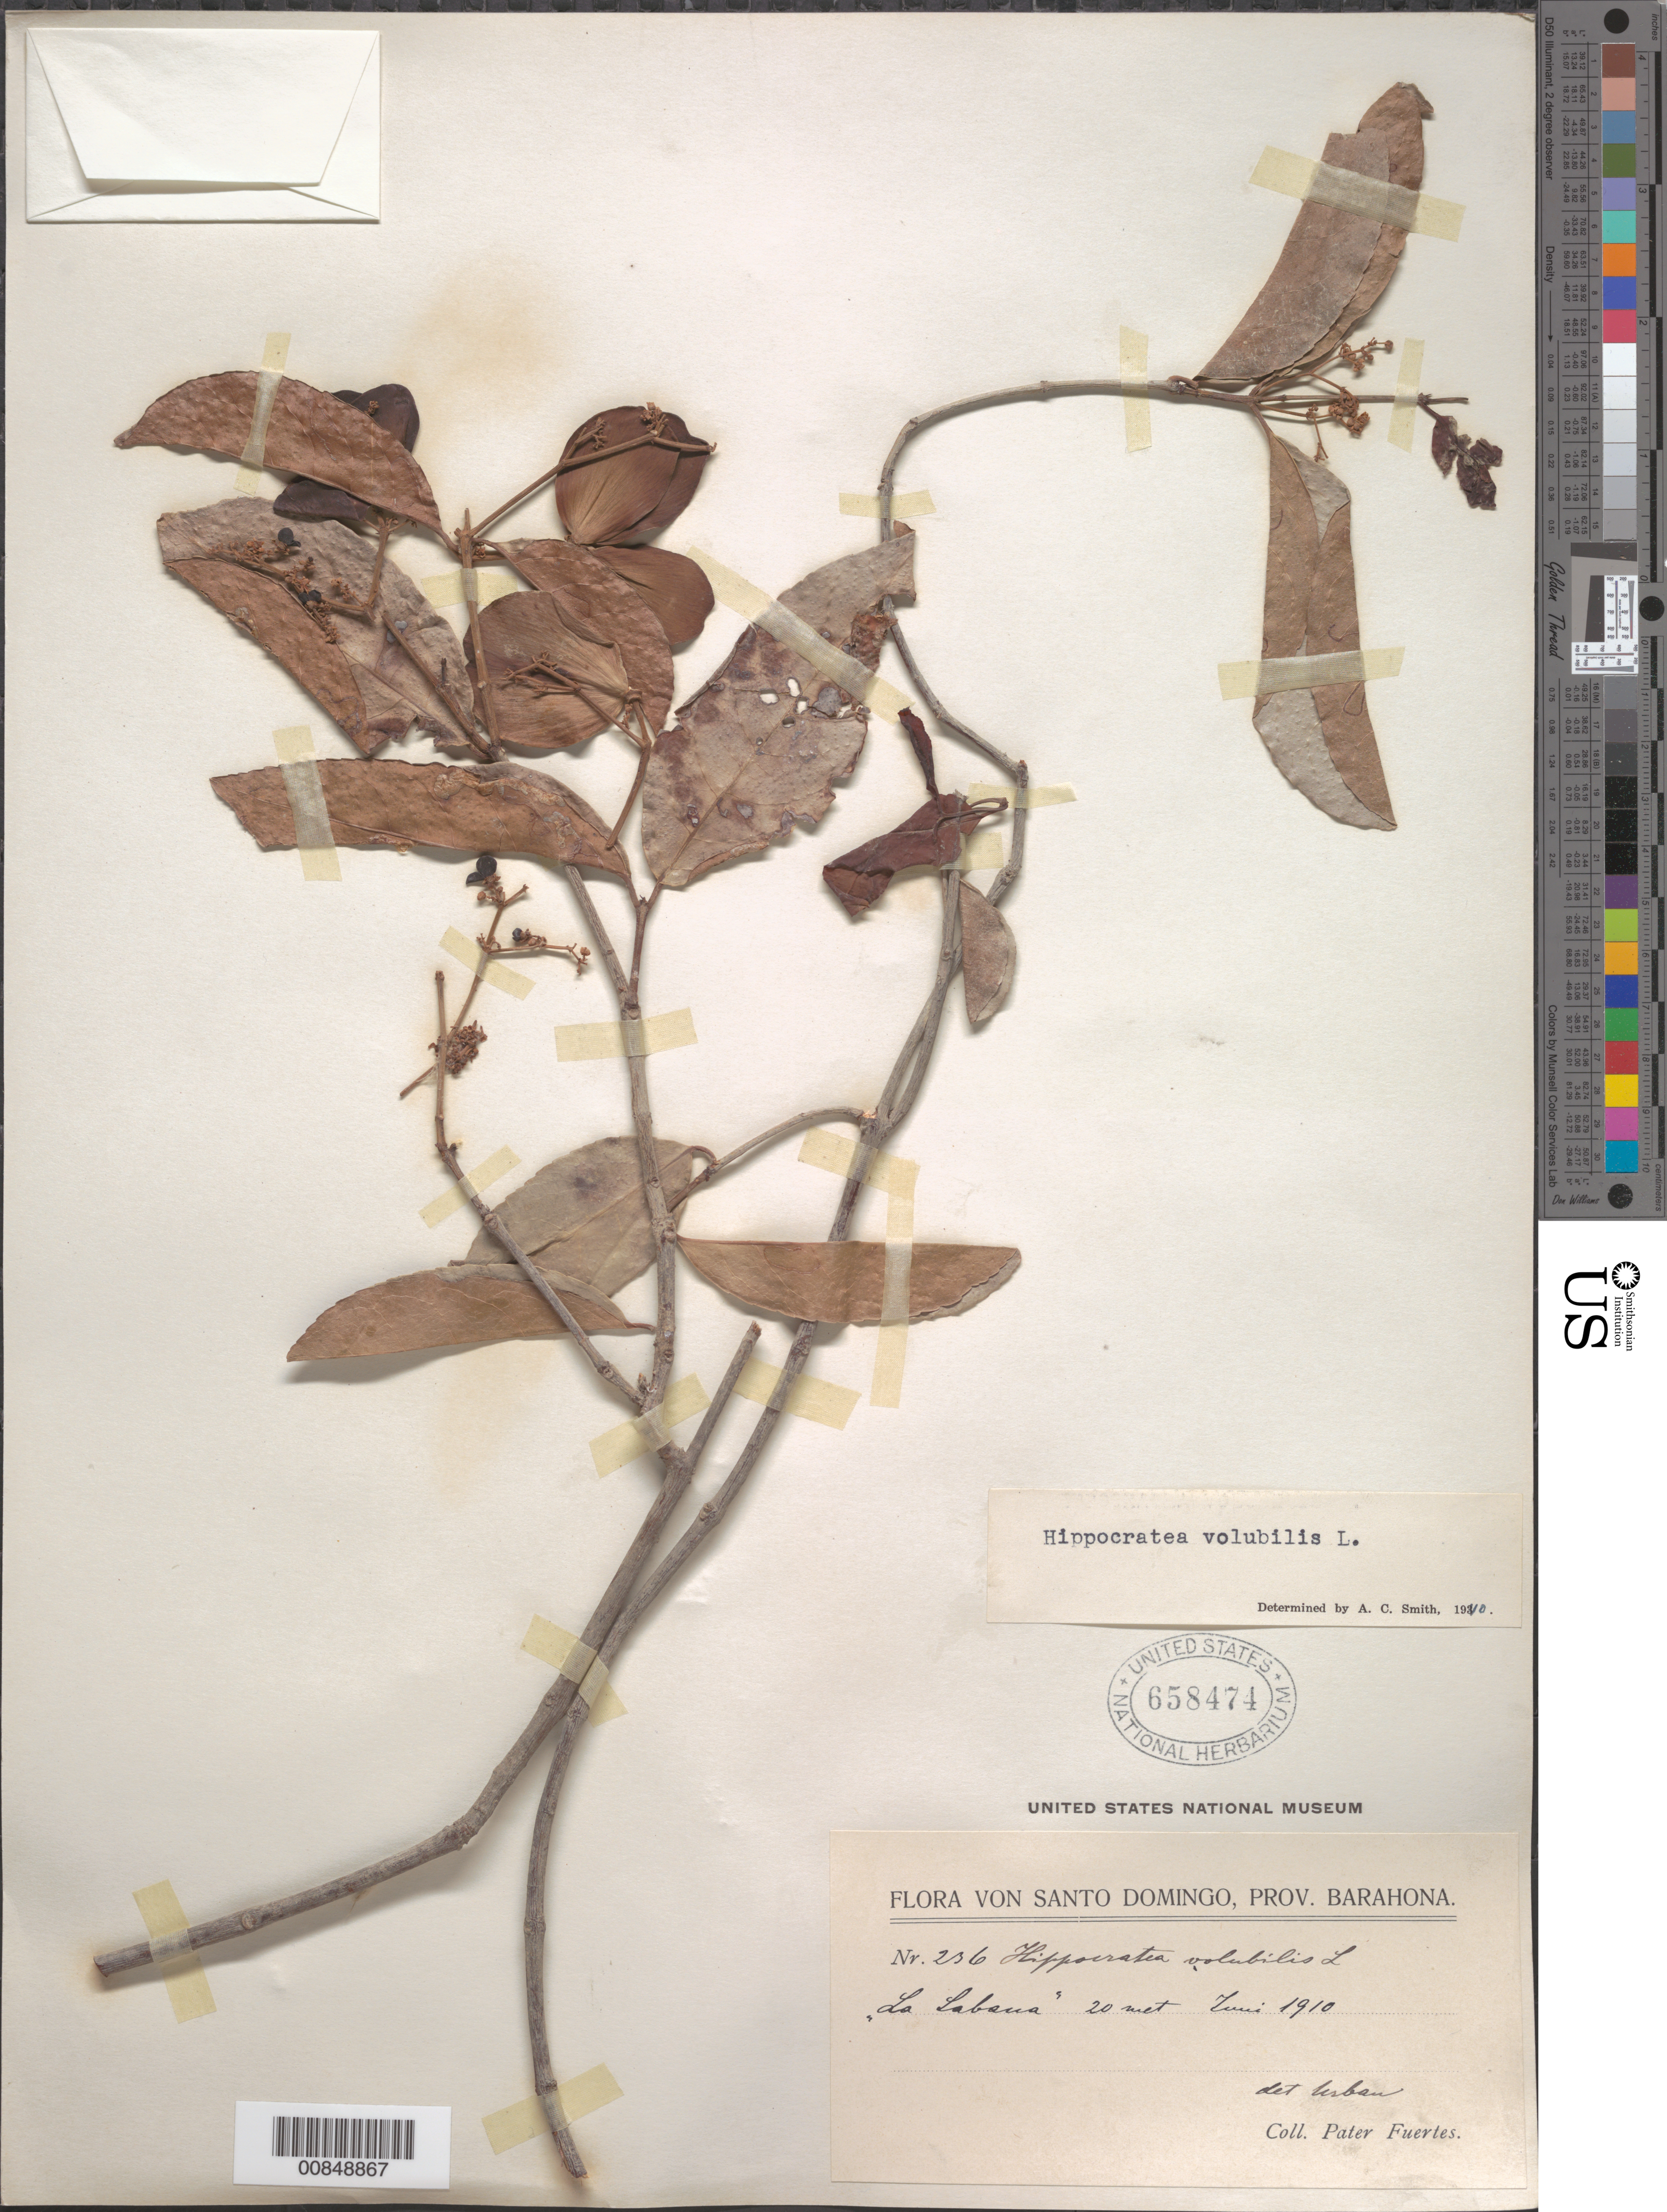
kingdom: Plantae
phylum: Tracheophyta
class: Magnoliopsida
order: Celastrales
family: Celastraceae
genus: Hippocratea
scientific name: Hippocratea volubilis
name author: L.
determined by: Smith, A. C.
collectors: M. D. Fuertes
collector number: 236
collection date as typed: Jun 1910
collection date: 1910-06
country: Dominican Republic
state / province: Barahona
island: Hispaniola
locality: La Labana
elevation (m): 20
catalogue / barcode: US 658474